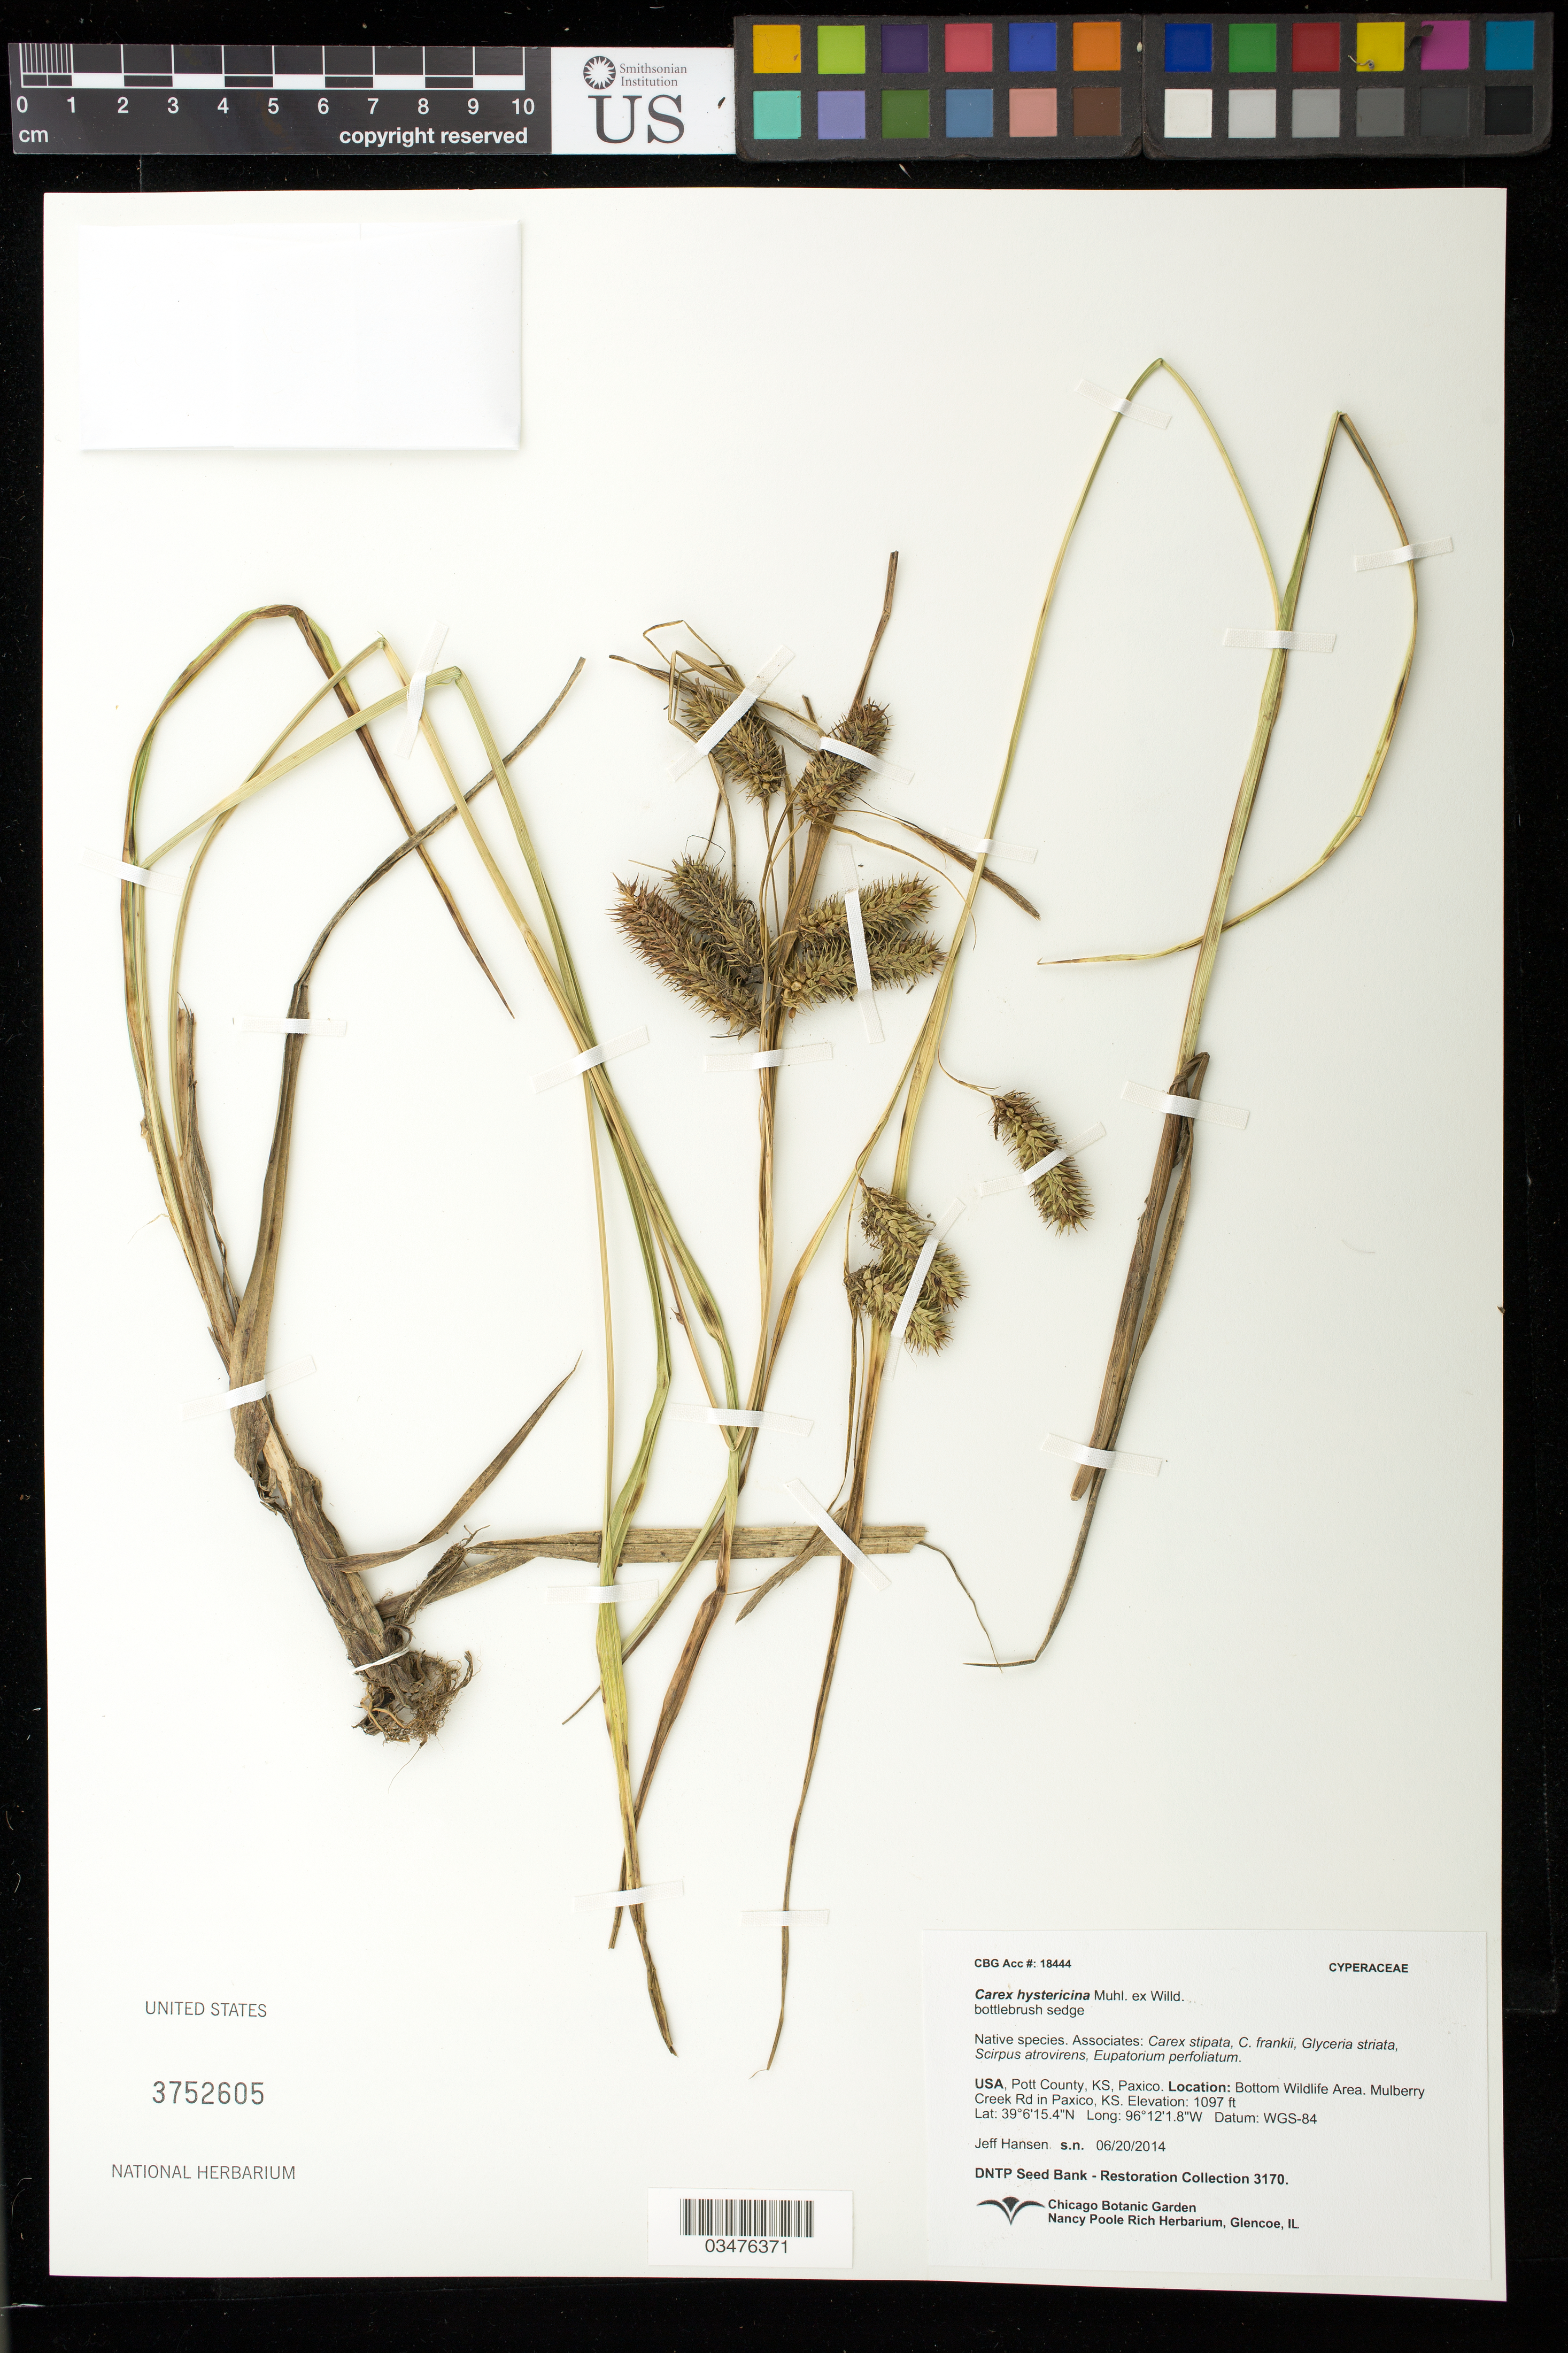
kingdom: Plantae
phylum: Tracheophyta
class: Liliopsida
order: Poales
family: Cyperaceae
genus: Carex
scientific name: Carex hystericina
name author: Muhl. ex Willd.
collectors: J. Hansen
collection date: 2014-06-20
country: United States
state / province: Kansas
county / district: Pottawatomie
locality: Paxico. Bottom Wildlife Area. Mulberry Creek Rd.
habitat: With Carex stipata, Carex frankii, Glyceria striata, ect.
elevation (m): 334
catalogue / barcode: US 3752605